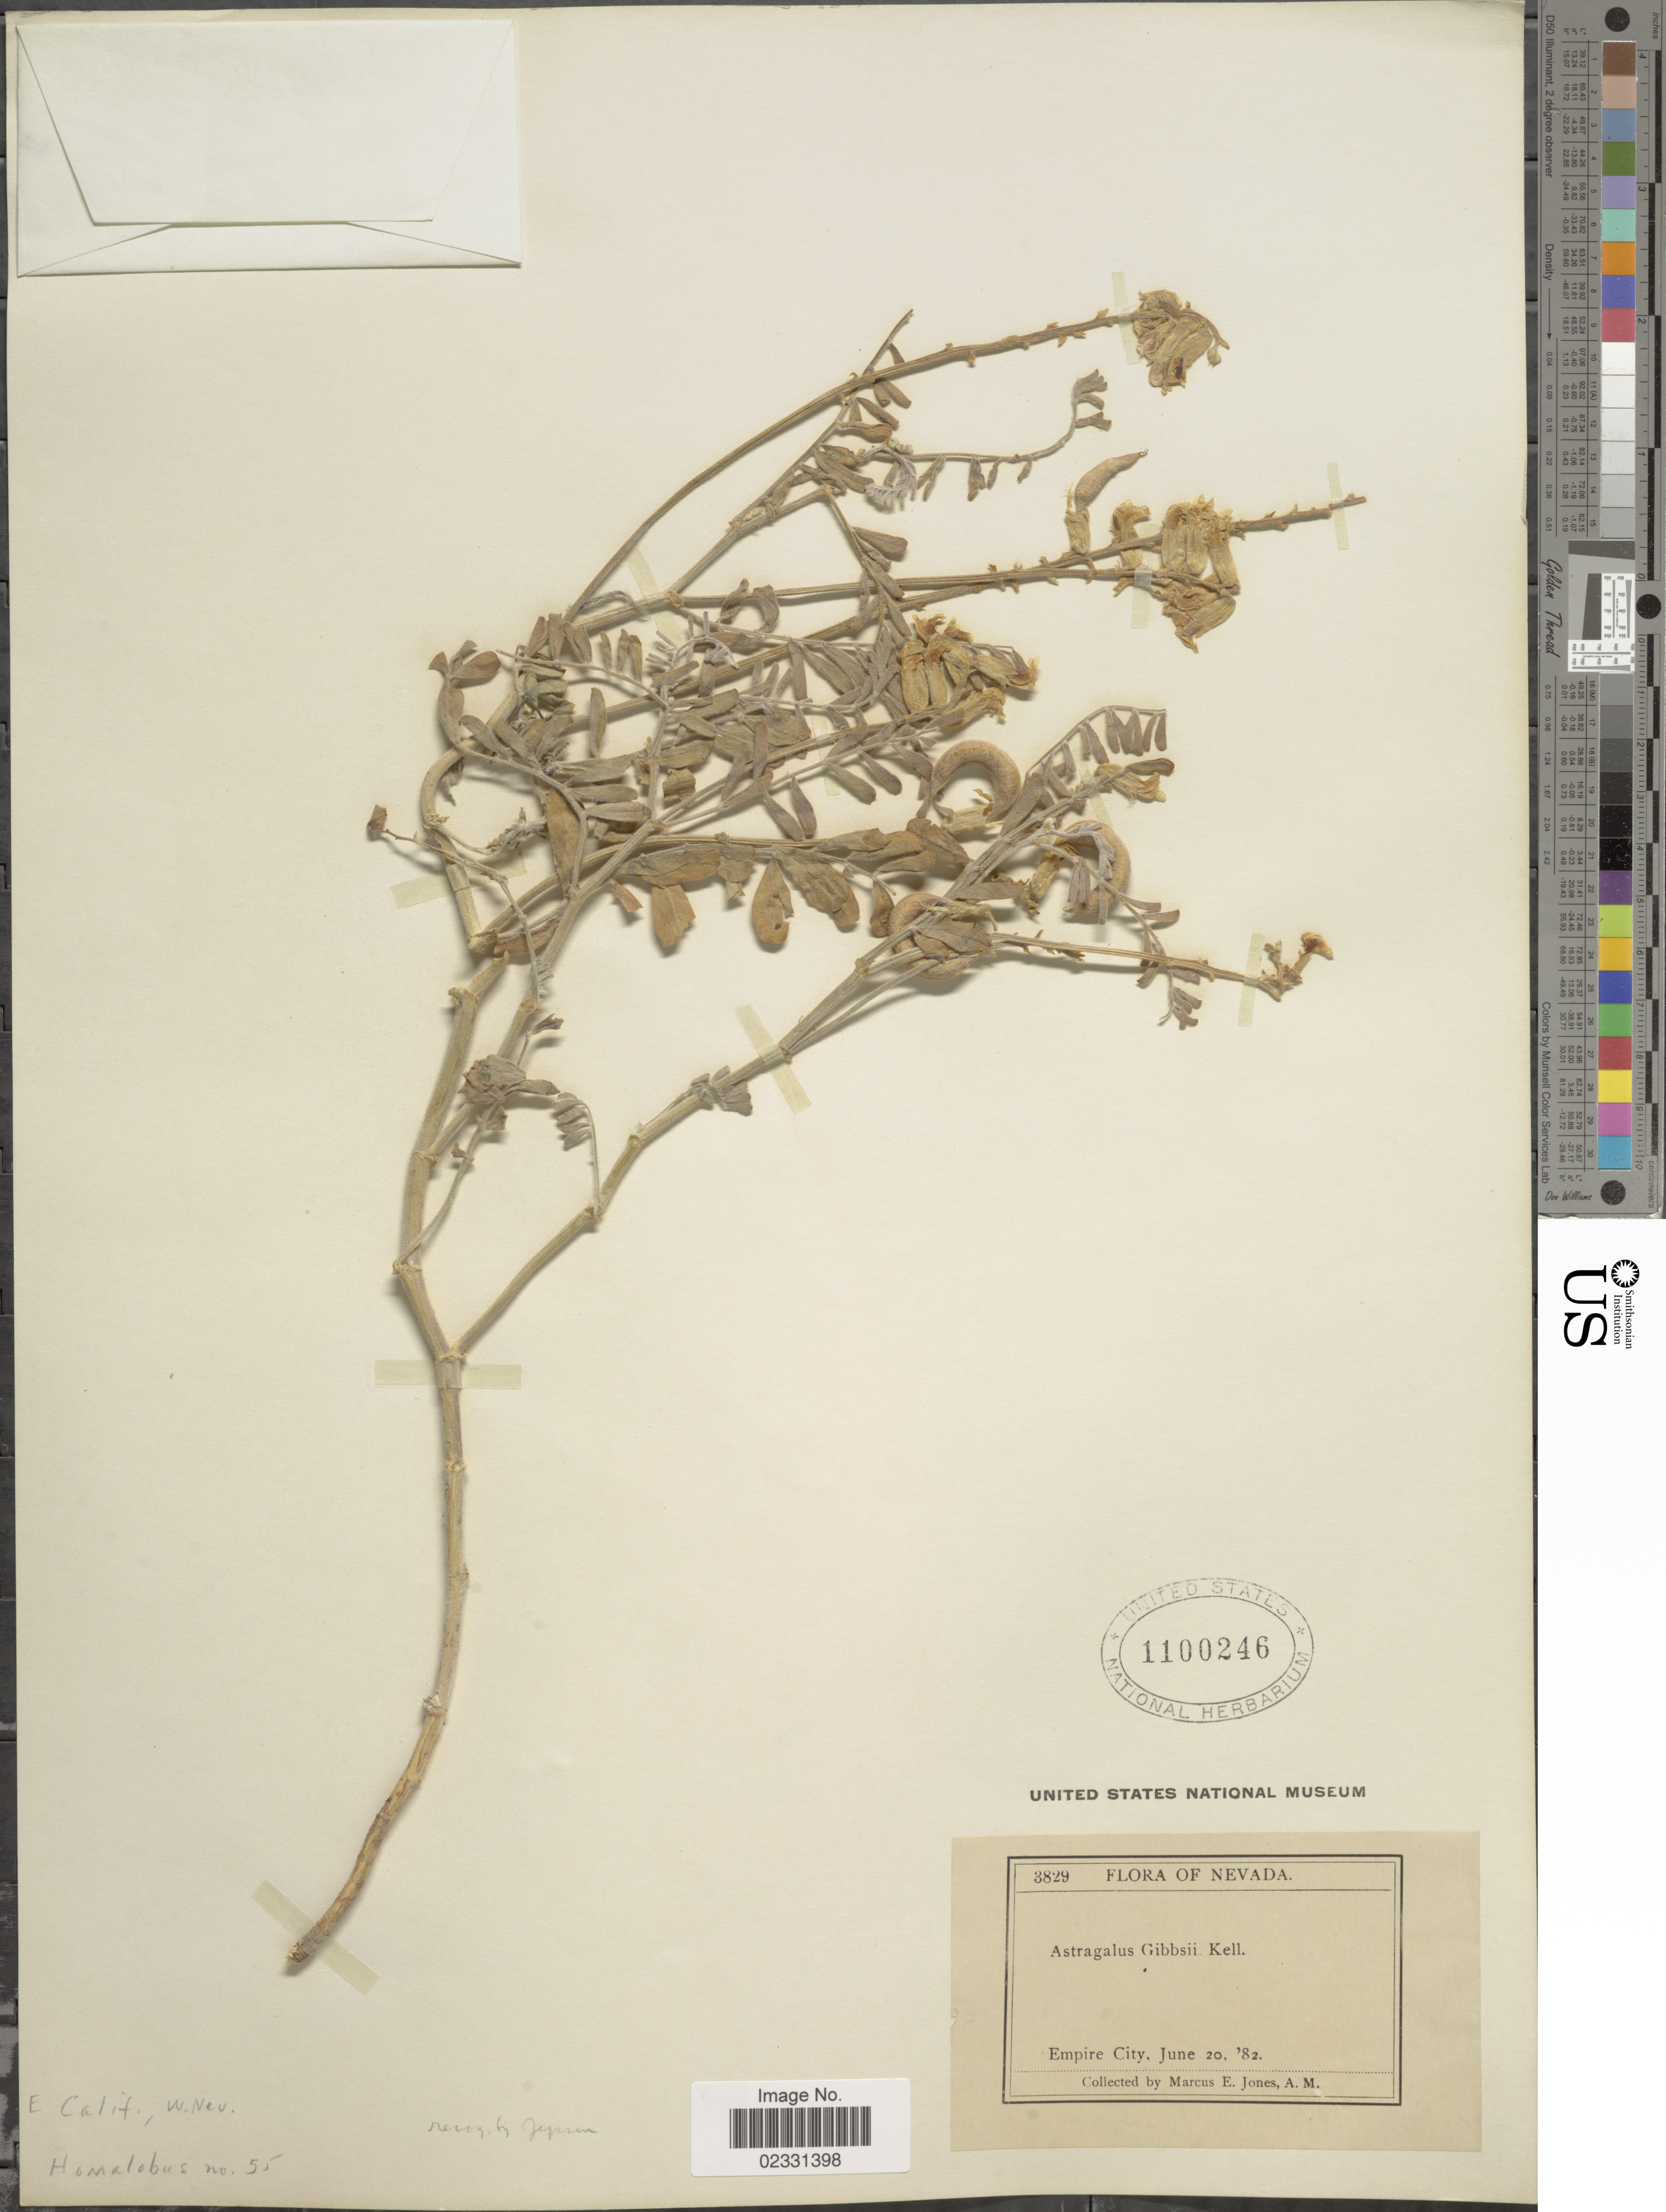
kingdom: Plantae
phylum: Tracheophyta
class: Magnoliopsida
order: Fabales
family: Fabaceae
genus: Astragalus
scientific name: Astragalus gibbsii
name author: Kellogg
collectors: M. E. Jones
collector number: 3829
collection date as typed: Transcribed d/m/y: 20/6/82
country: United States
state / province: Nevada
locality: Empire City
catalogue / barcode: US 1100246